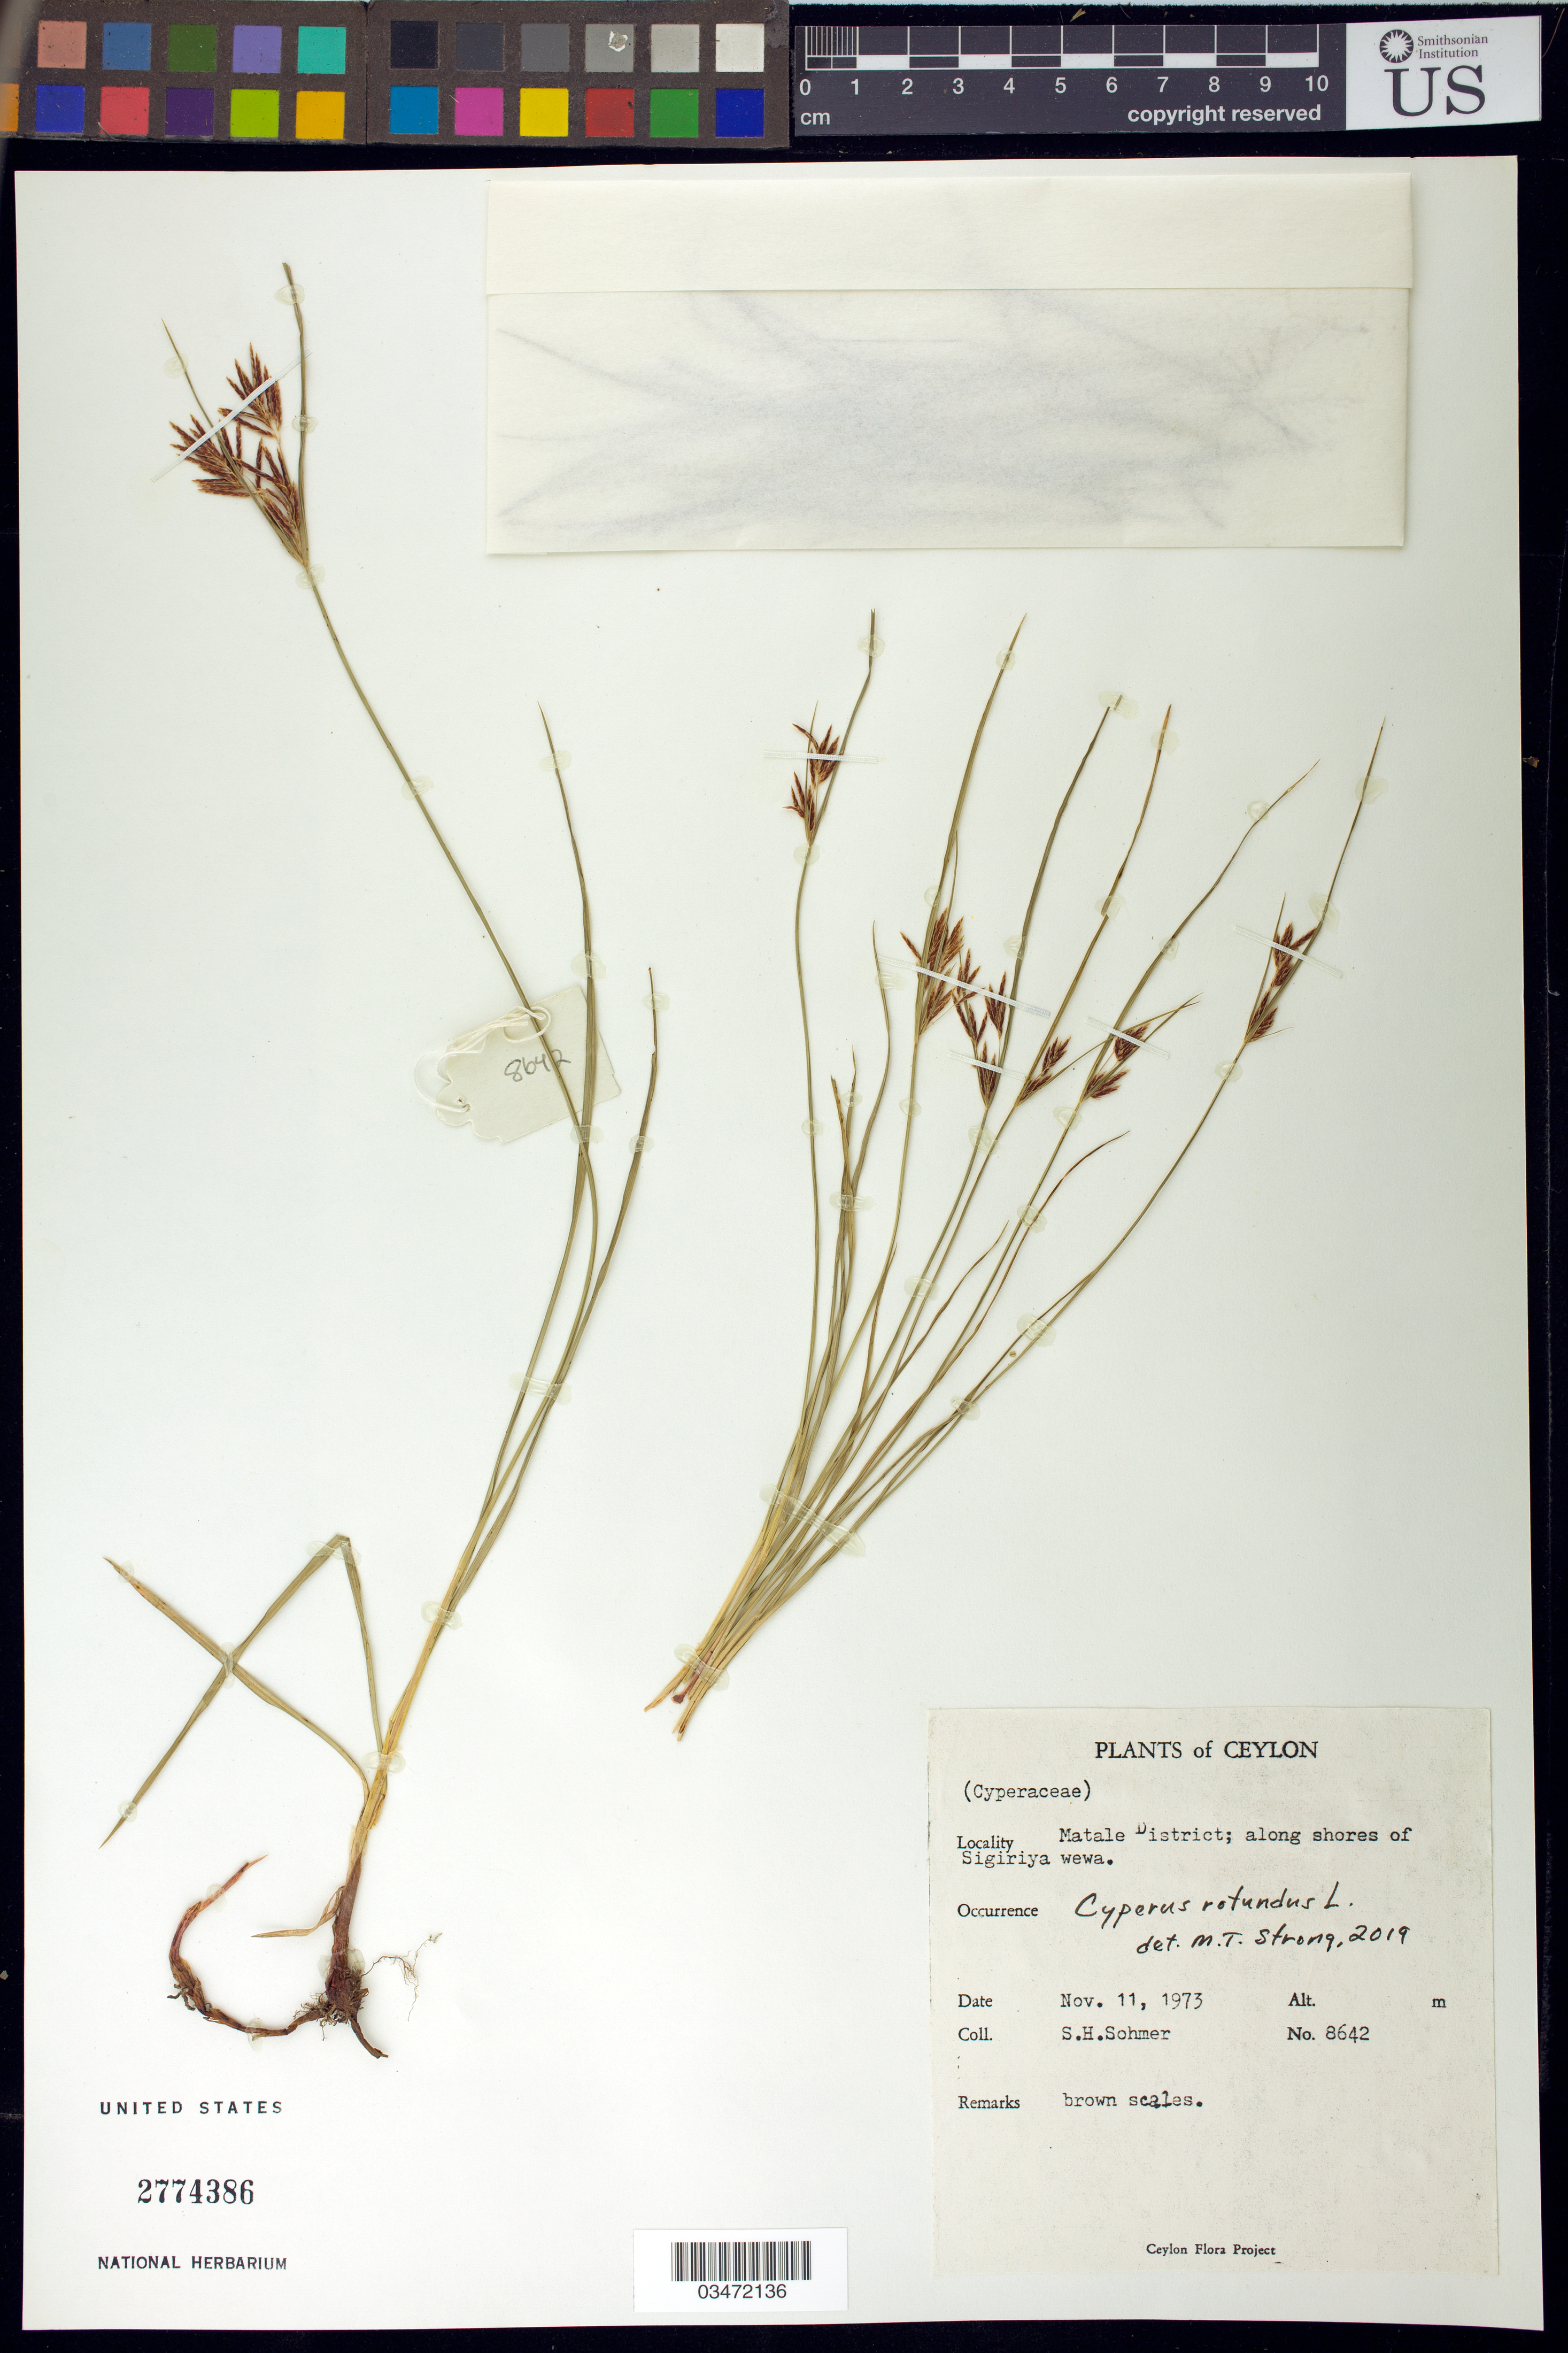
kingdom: Plantae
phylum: Tracheophyta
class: Liliopsida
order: Poales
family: Cyperaceae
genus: Cyperus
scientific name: Cyperus rotundus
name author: L.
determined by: Strong, M. T., (US), Smithsonian Institution - National Museum of Natural History (UNITED STATES)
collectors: S. H. Sohmer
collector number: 8642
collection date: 1973-11-11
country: Sri Lanka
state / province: Central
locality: Matale District; along shores of Sigiriya wewa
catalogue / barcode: US 2774386